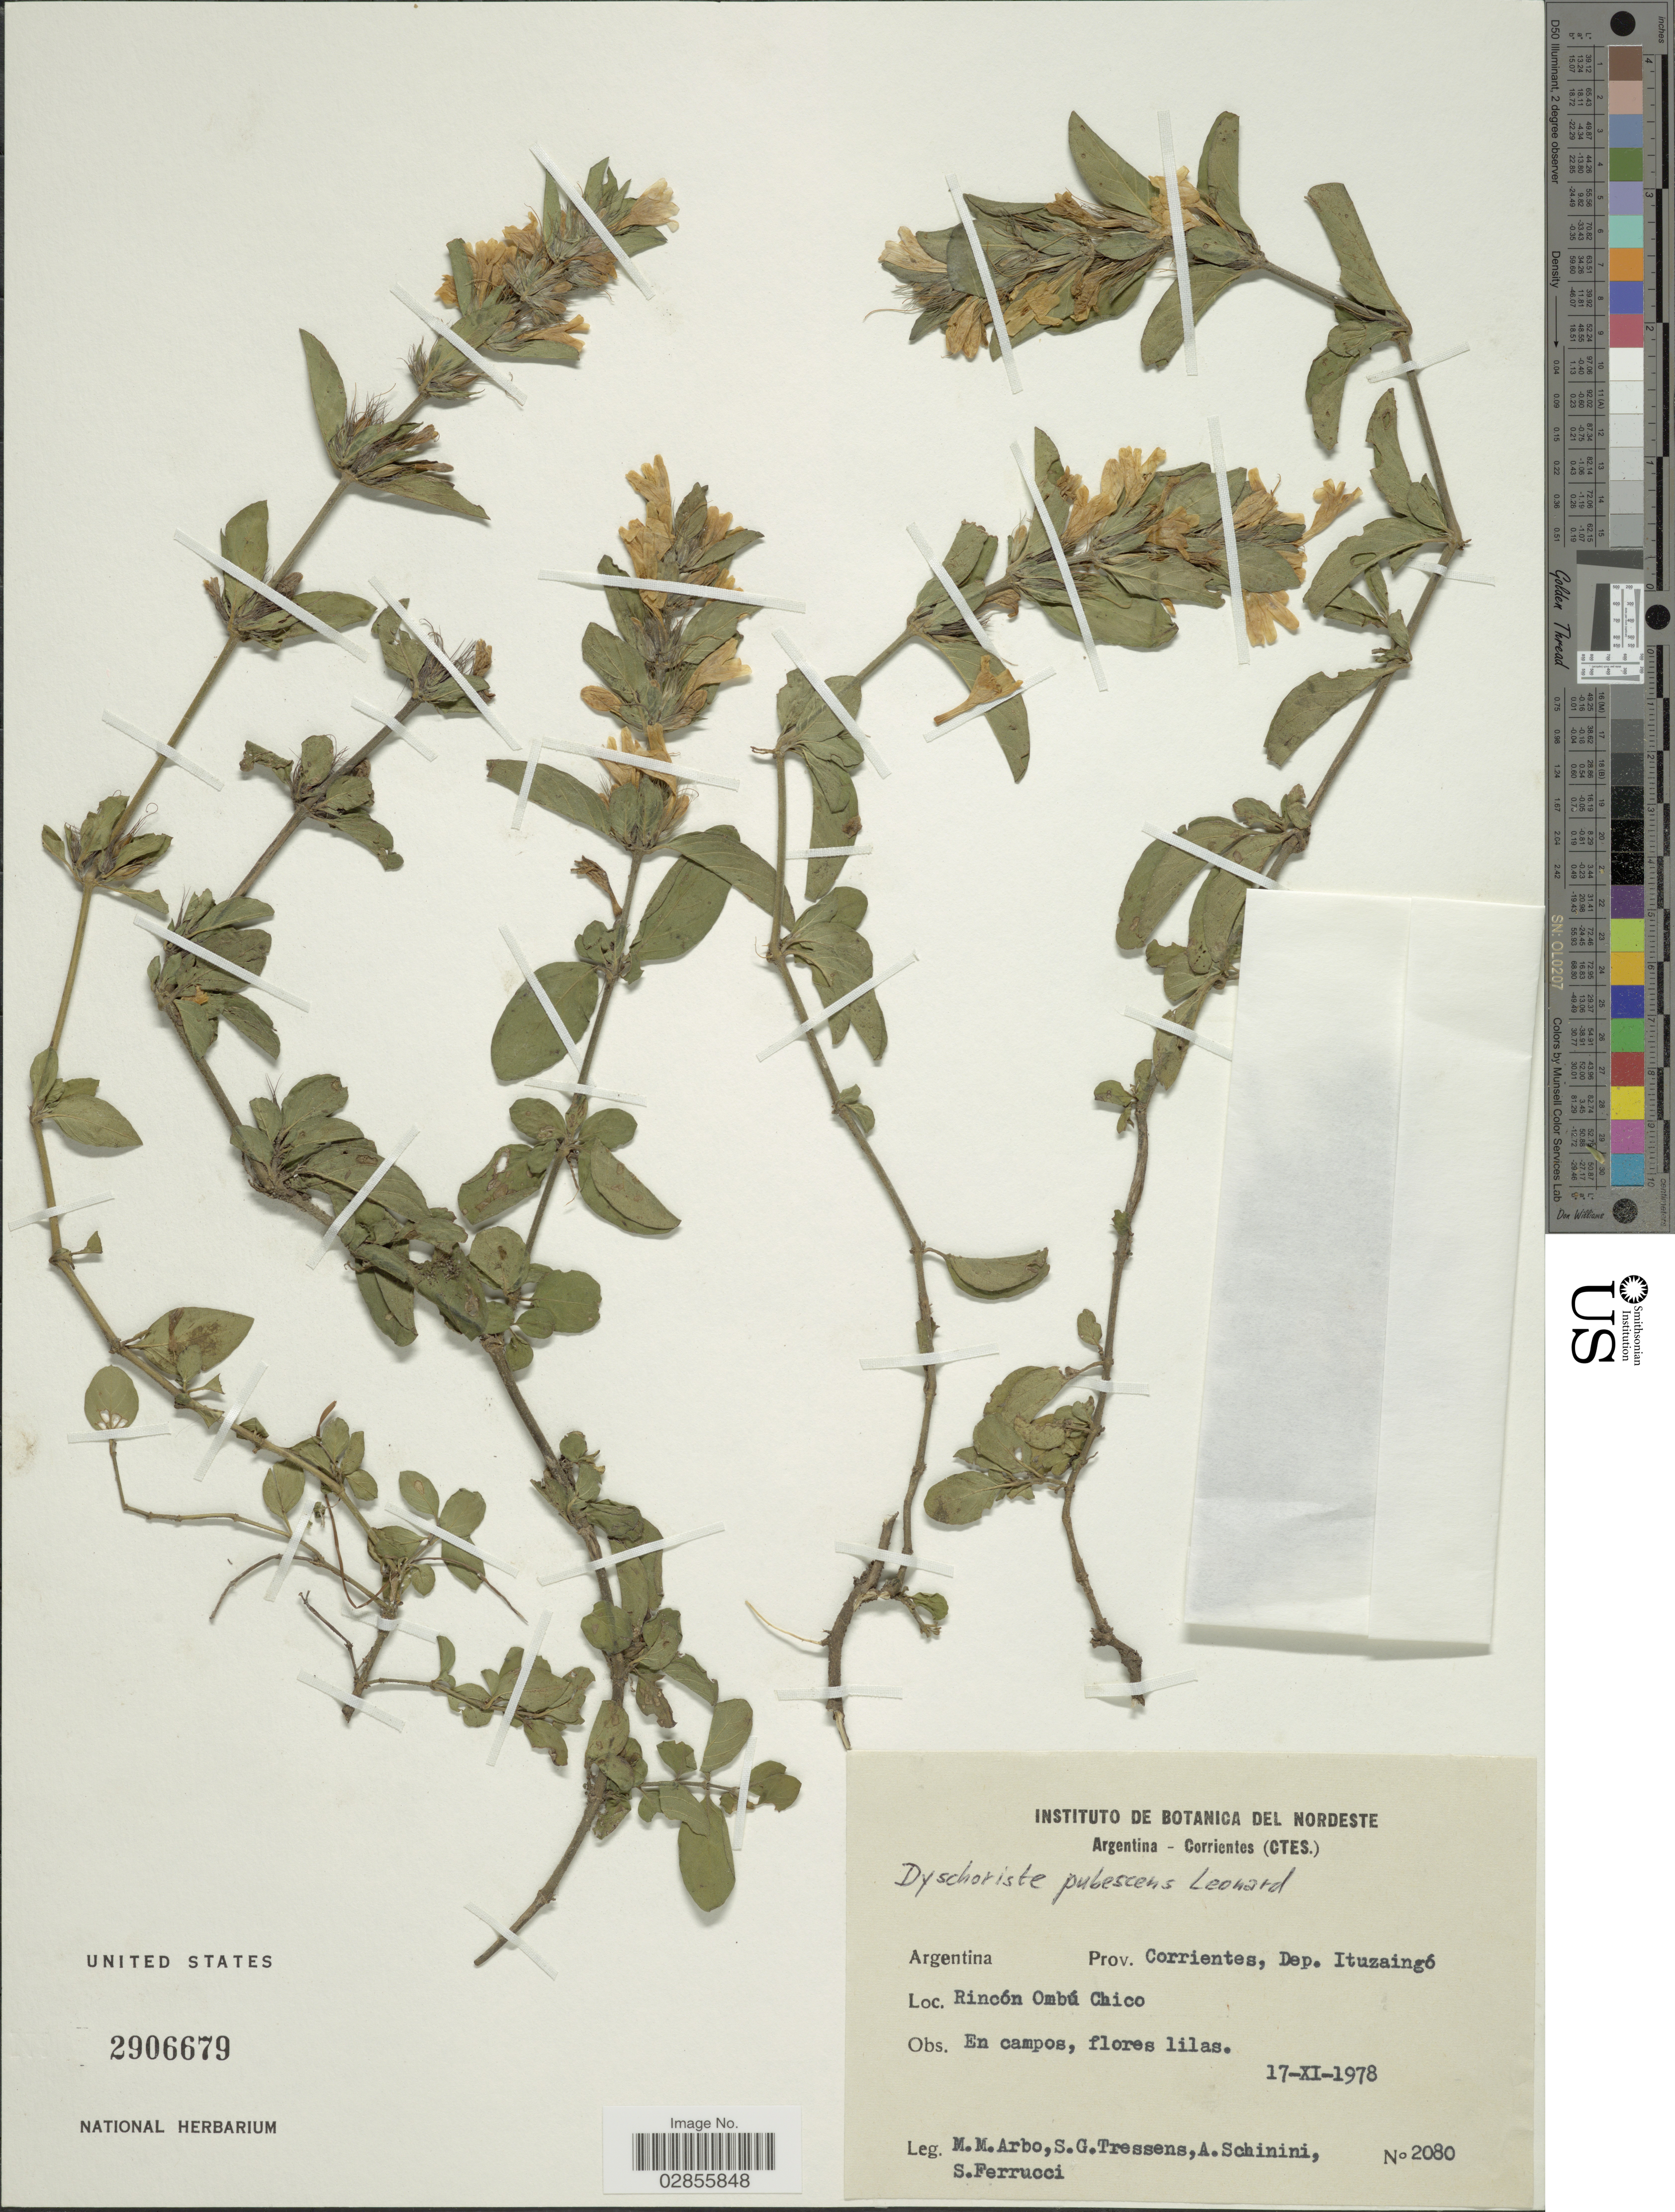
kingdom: Plantae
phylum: Tracheophyta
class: Magnoliopsida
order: Lamiales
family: Acanthaceae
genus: Dyschoriste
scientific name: Dyschoriste sp.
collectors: M. M. Arbo, S. Tressens, A. Schinini & S. Ferrucci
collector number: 2080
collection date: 1978-11-17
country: Argentina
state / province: Corrientes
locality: Prov. Corrientes, Dep. Ituzaingó. Rincón Ombú Chico.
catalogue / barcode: US 2906679